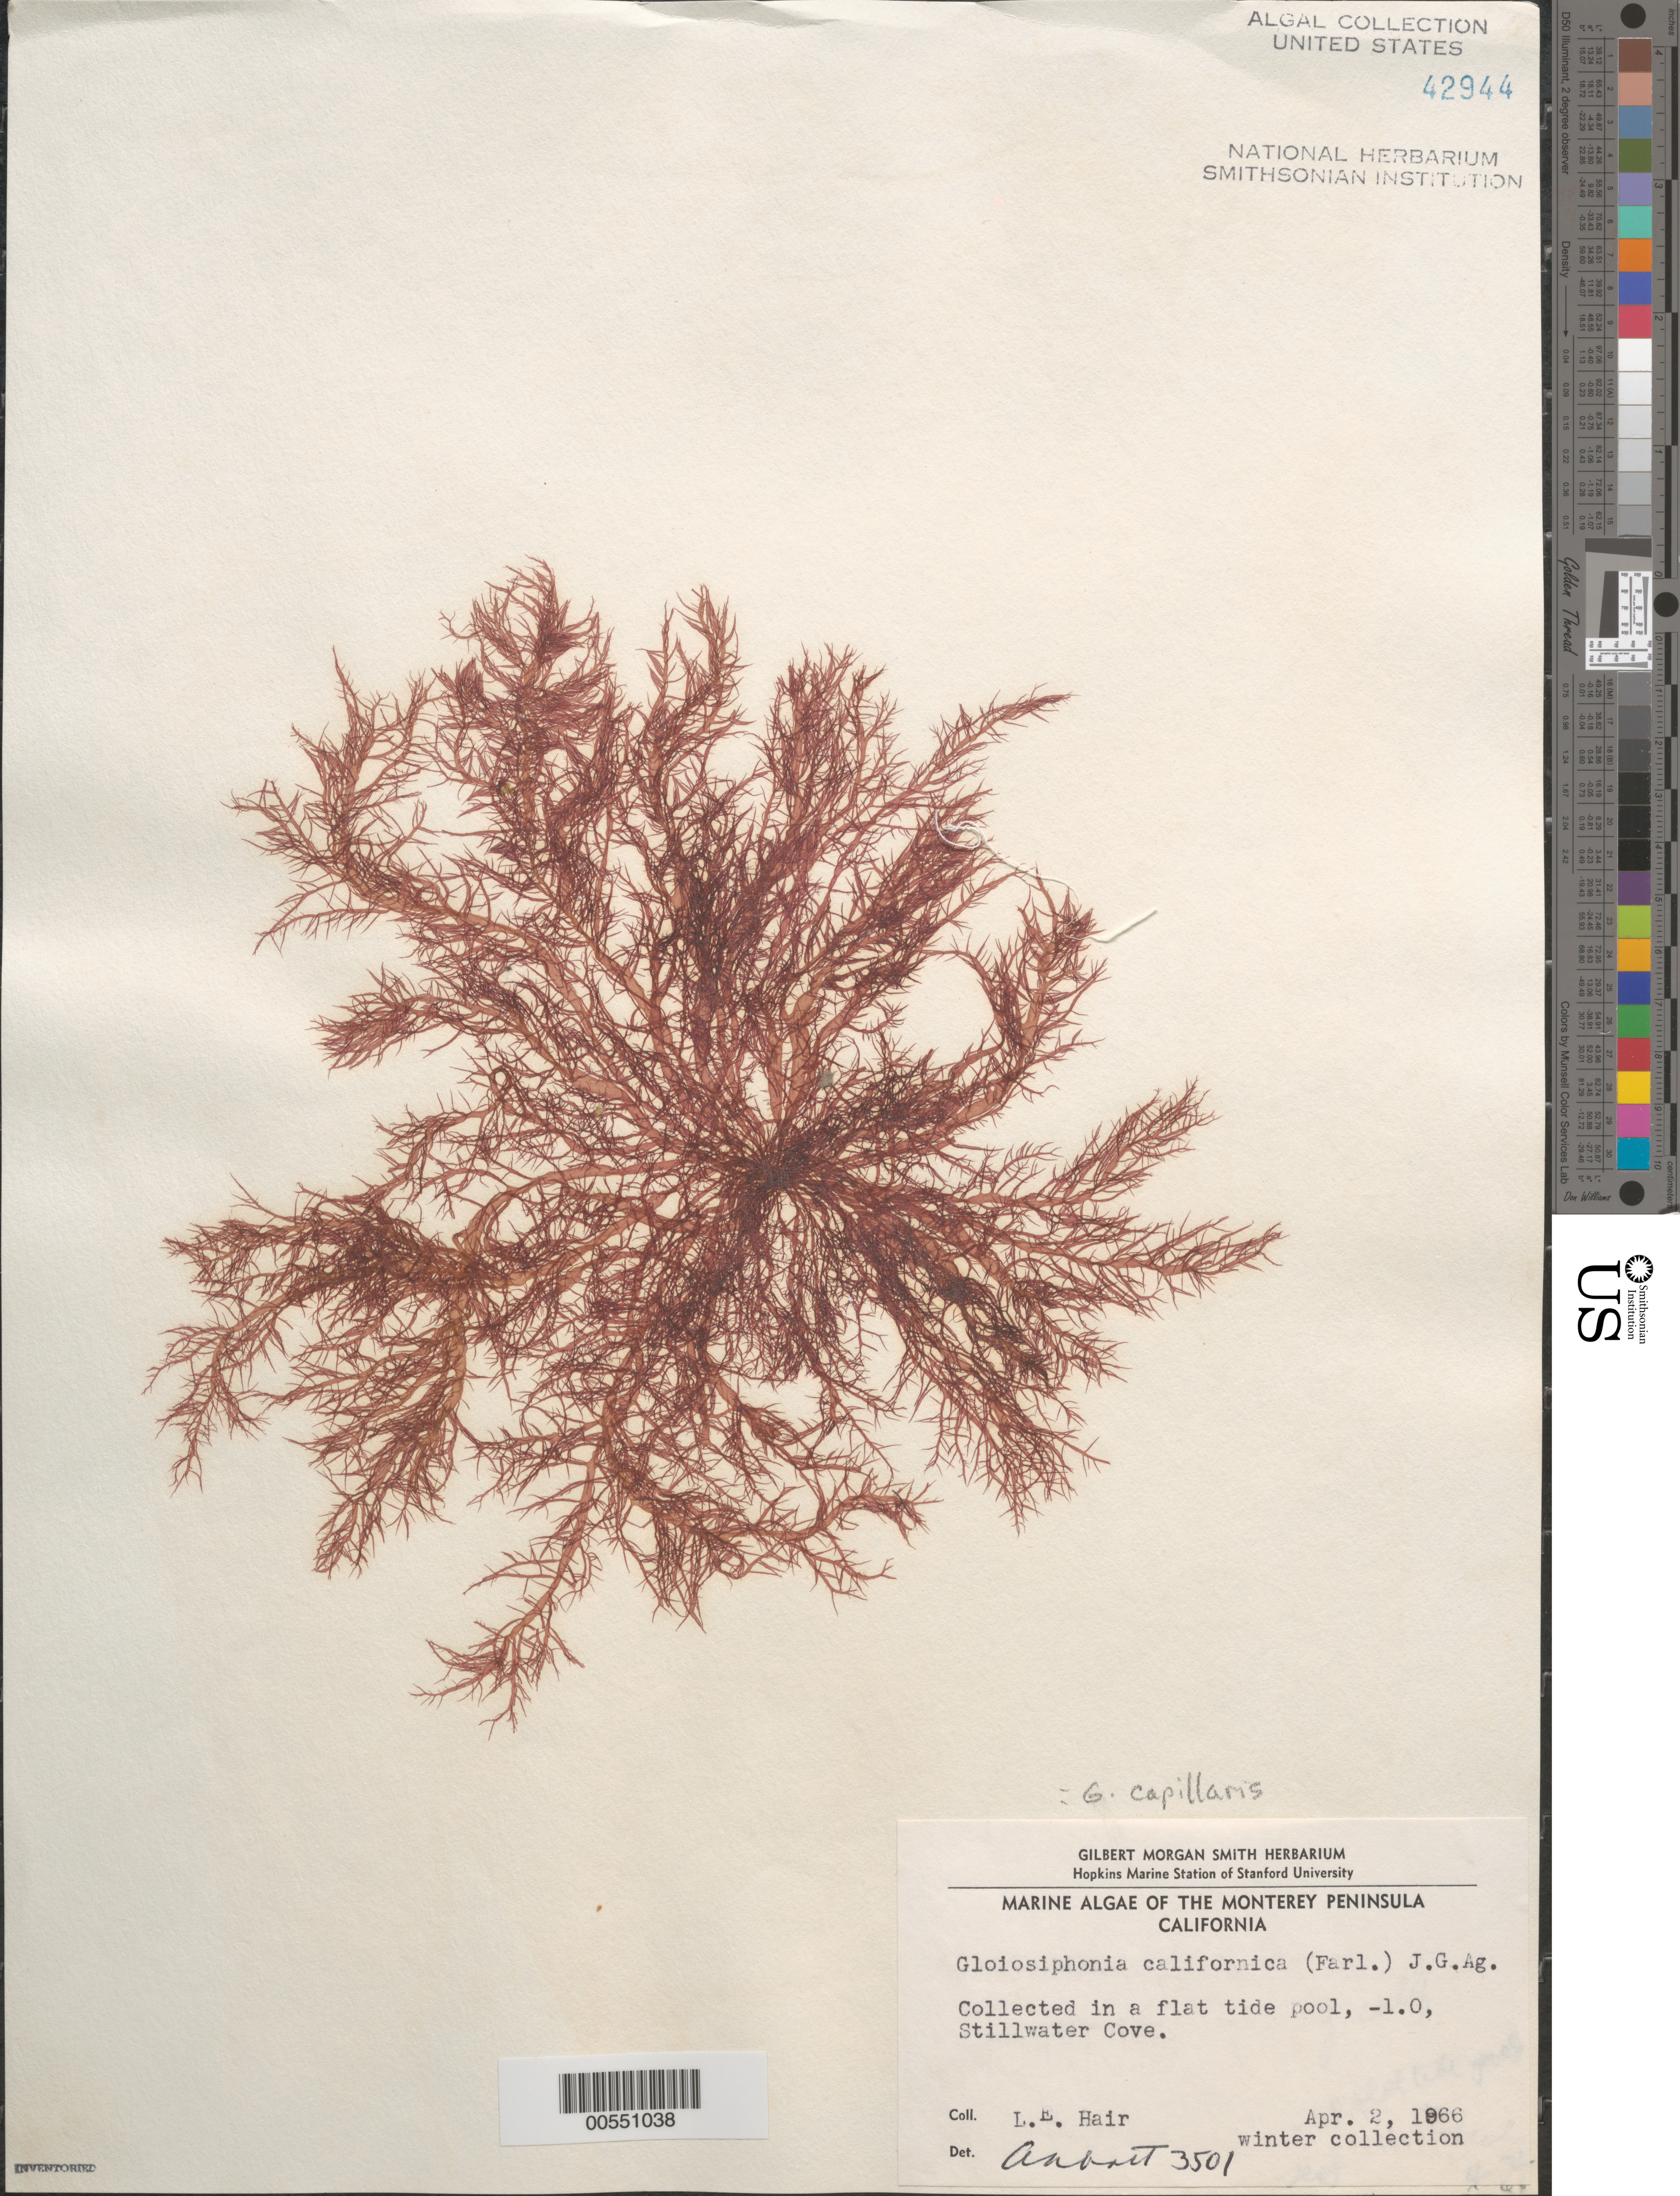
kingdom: Plantae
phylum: Rhodophyta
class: Florideophyceae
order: Gigartinales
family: Gloiosiphoniaceae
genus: Gloiosiphonia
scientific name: Gloiosiphonia capillaris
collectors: L. Hair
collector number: IAA 3501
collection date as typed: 02 Apr 1966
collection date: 1966-04-02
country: United States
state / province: California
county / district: Monterey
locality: Stillwater Cove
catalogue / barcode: US 42944